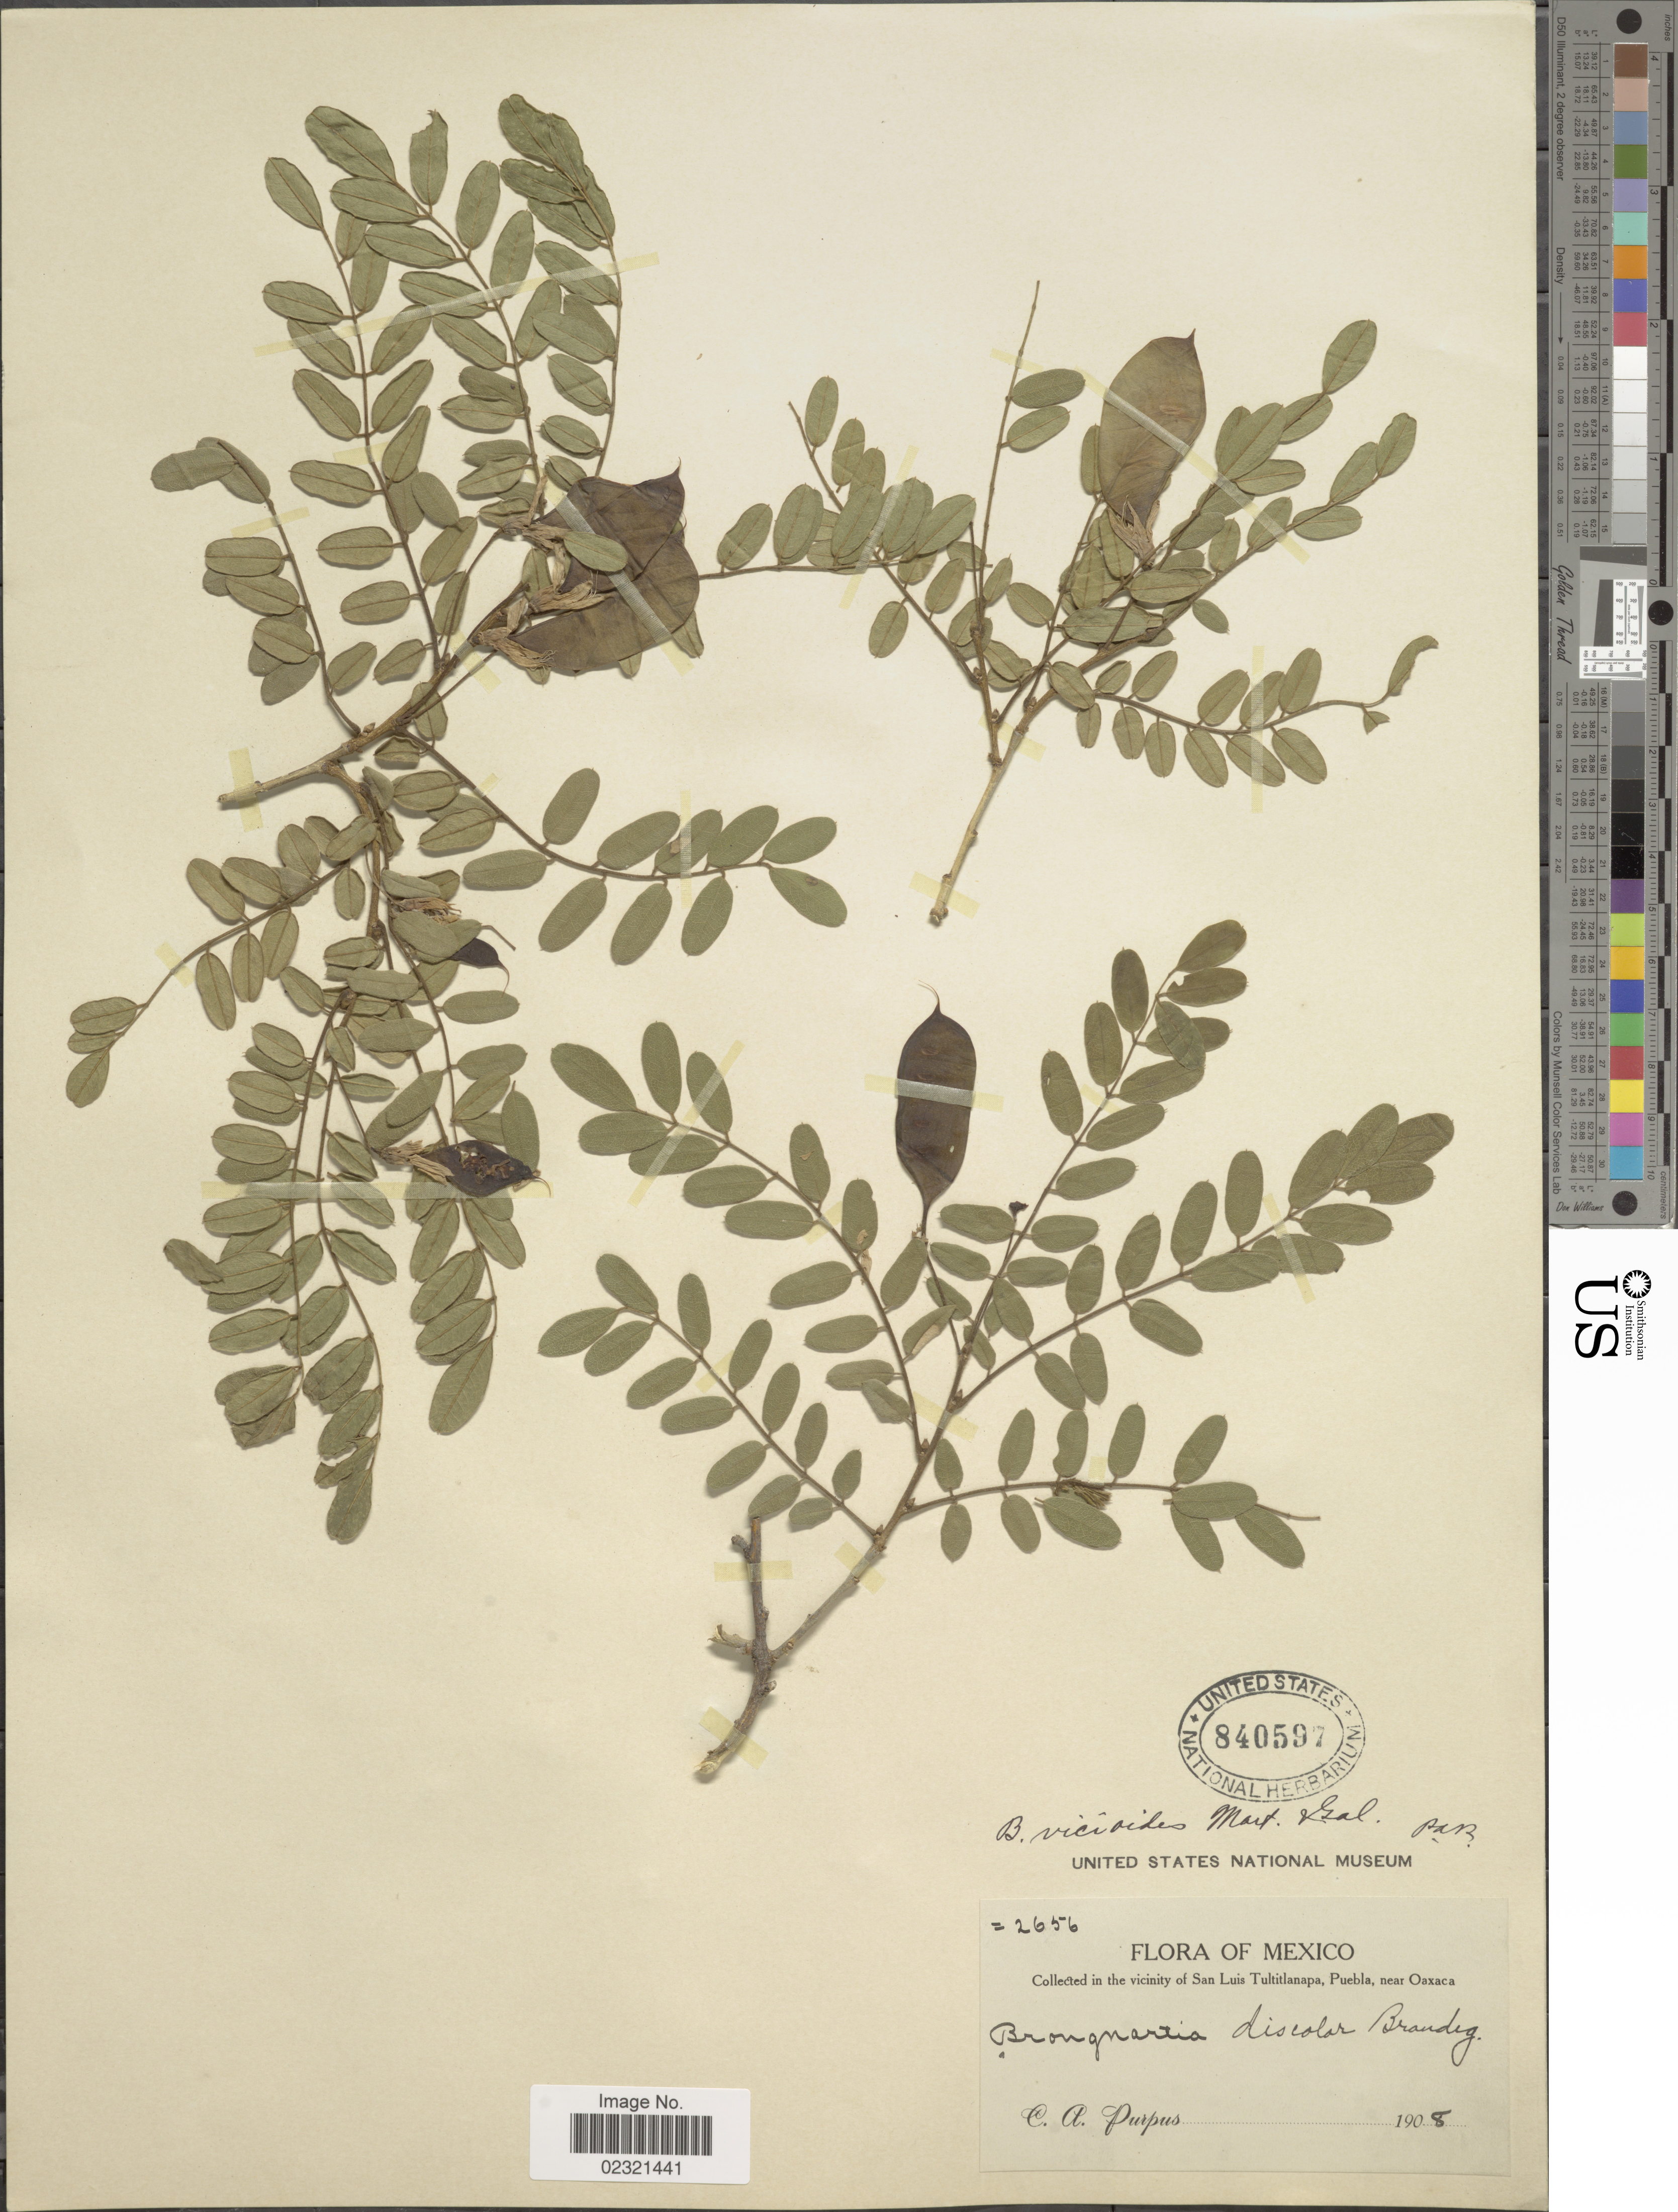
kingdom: Plantae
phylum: Tracheophyta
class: Magnoliopsida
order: Fabales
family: Fabaceae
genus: Brongniartia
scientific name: Brongniartia vicioides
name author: M. Martens & Galeotti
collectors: C. A. Purpus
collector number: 2656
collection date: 1908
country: Mexico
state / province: Oaxaca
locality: The vicinity of San Luis Tultitlanapa, Puebla, near Oaxaca.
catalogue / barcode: US 840597